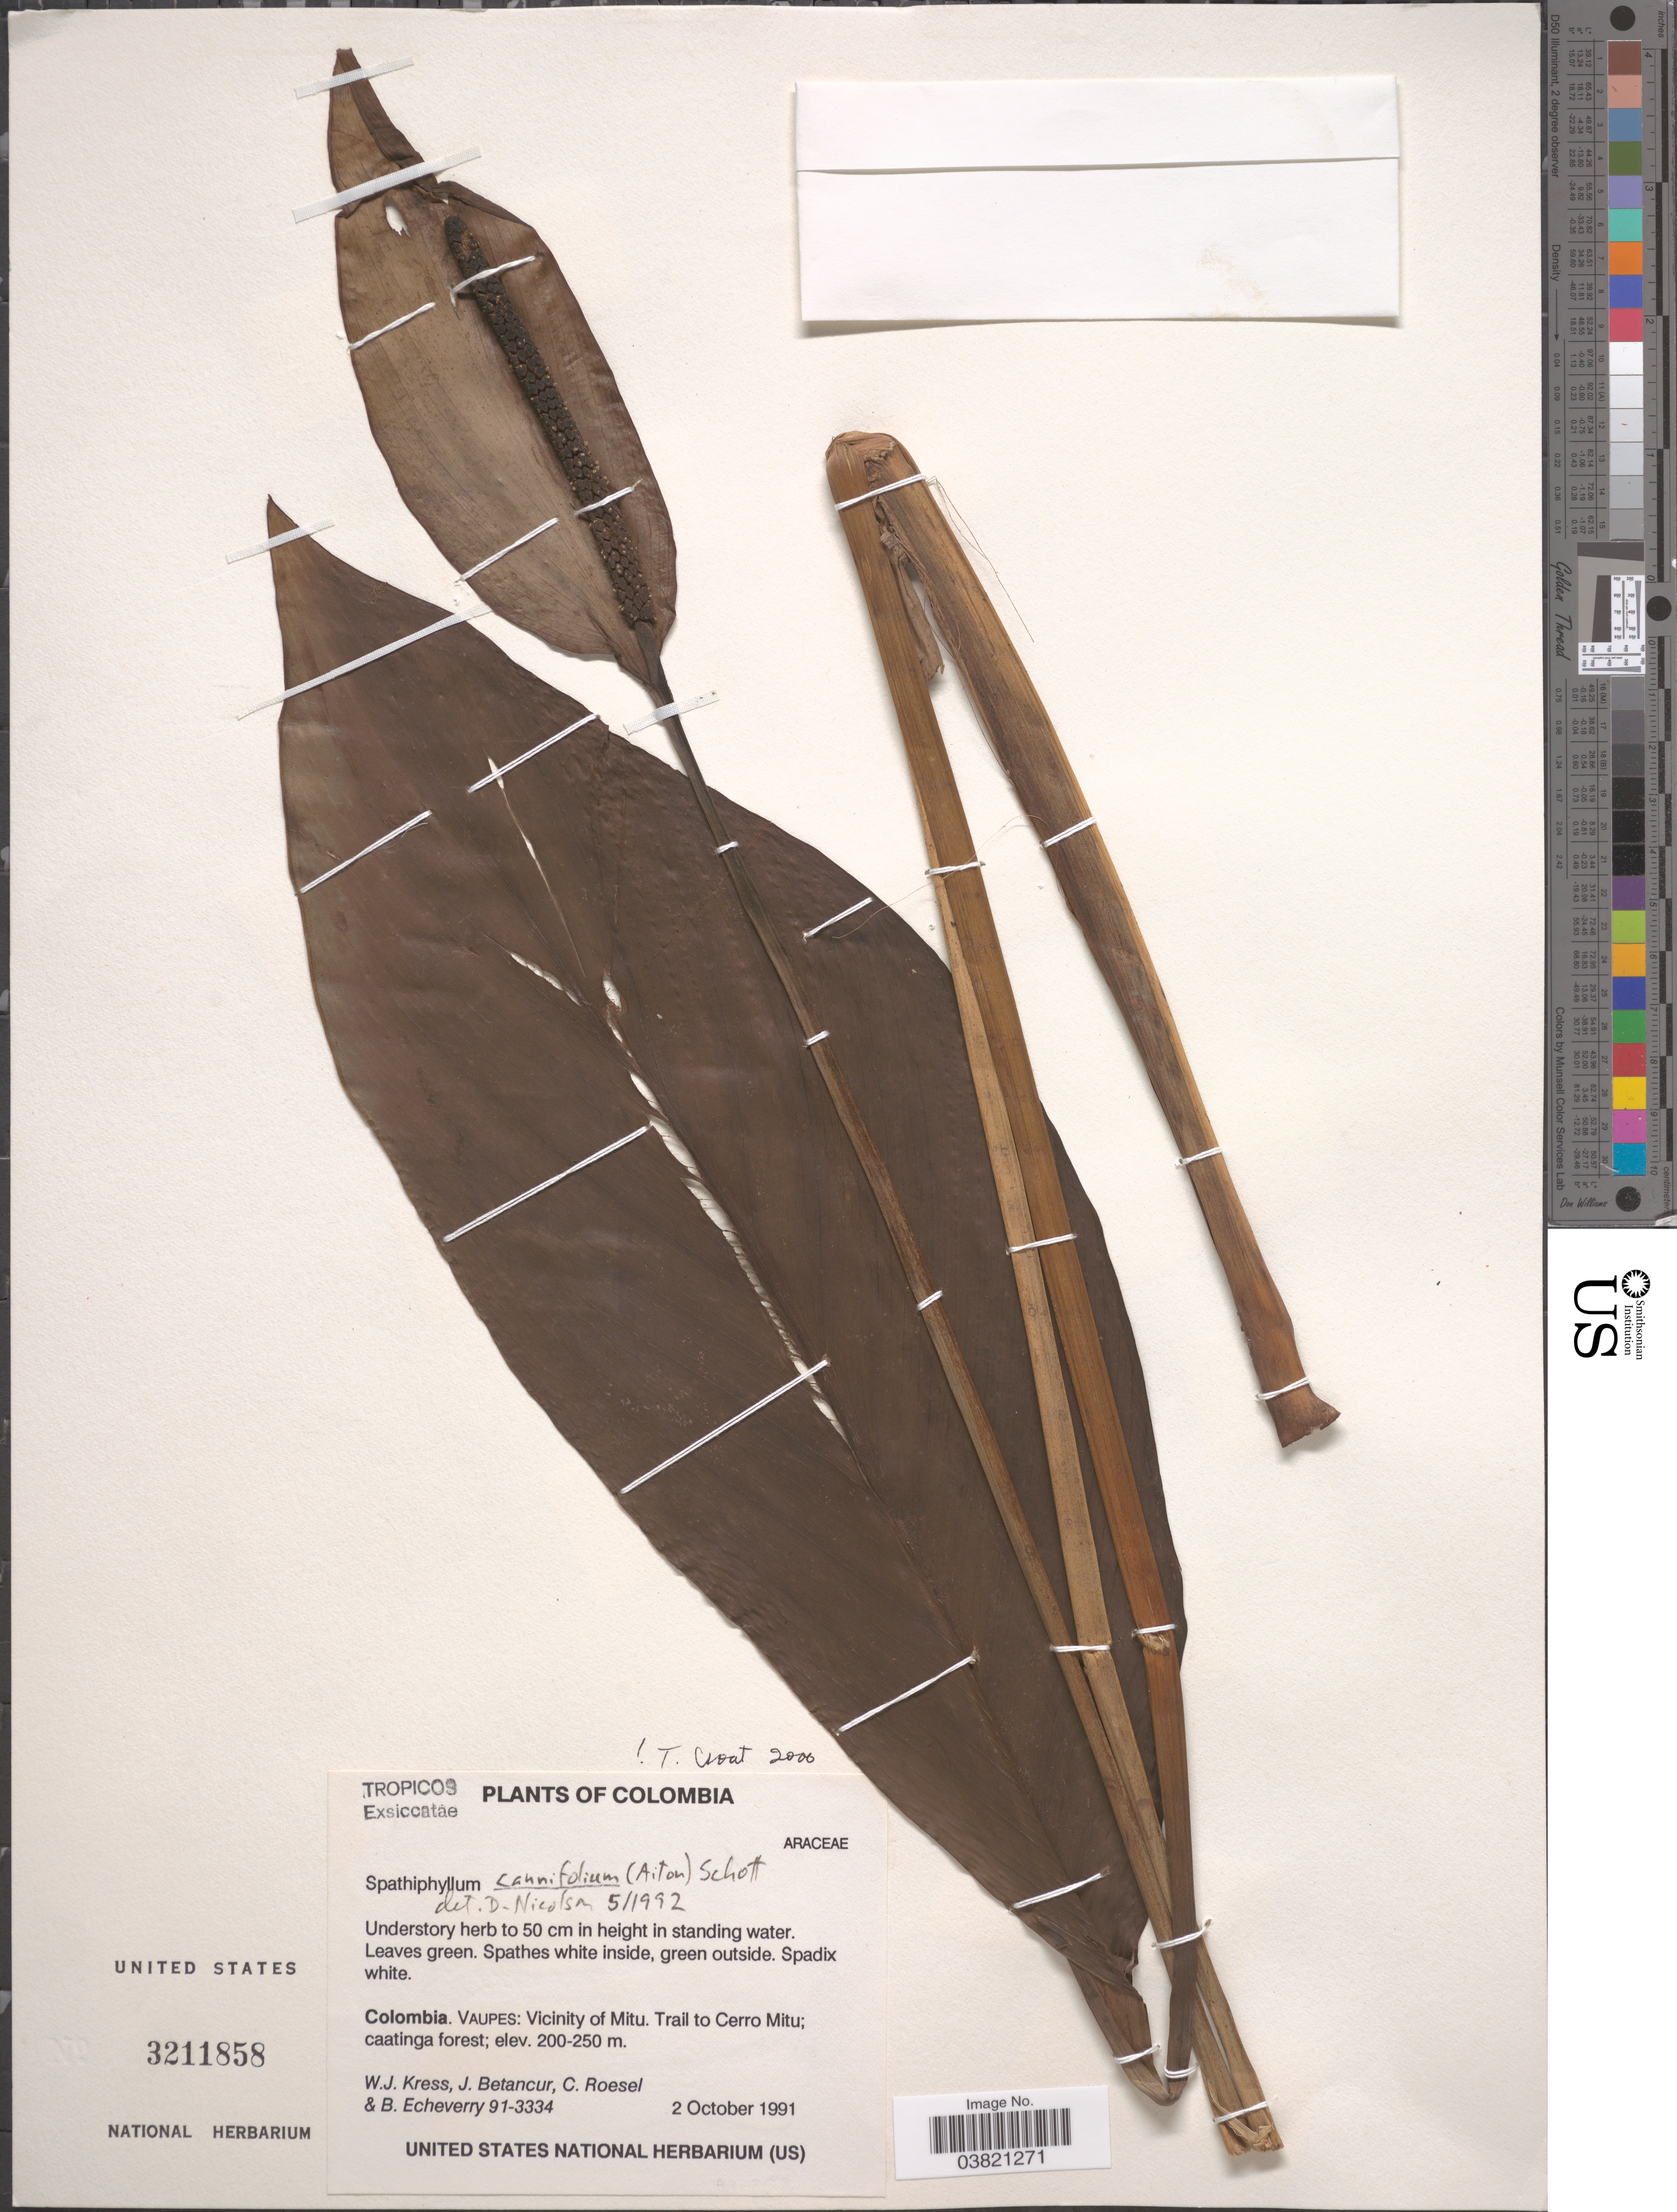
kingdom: Plantae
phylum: Tracheophyta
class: Liliopsida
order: Alismatales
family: Araceae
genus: Spathiphyllum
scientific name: Spathiphyllum cannifolium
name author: (Dryand. ex Sims) Schott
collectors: W. J. Kress, J. Betancur, C. S. Roesel & B. Echeverry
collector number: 91-3334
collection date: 1991-10-02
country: Colombia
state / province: Vaupés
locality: Vicinity of Mitu. Trail to Cerro Mitu.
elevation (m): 200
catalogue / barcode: US 3211858